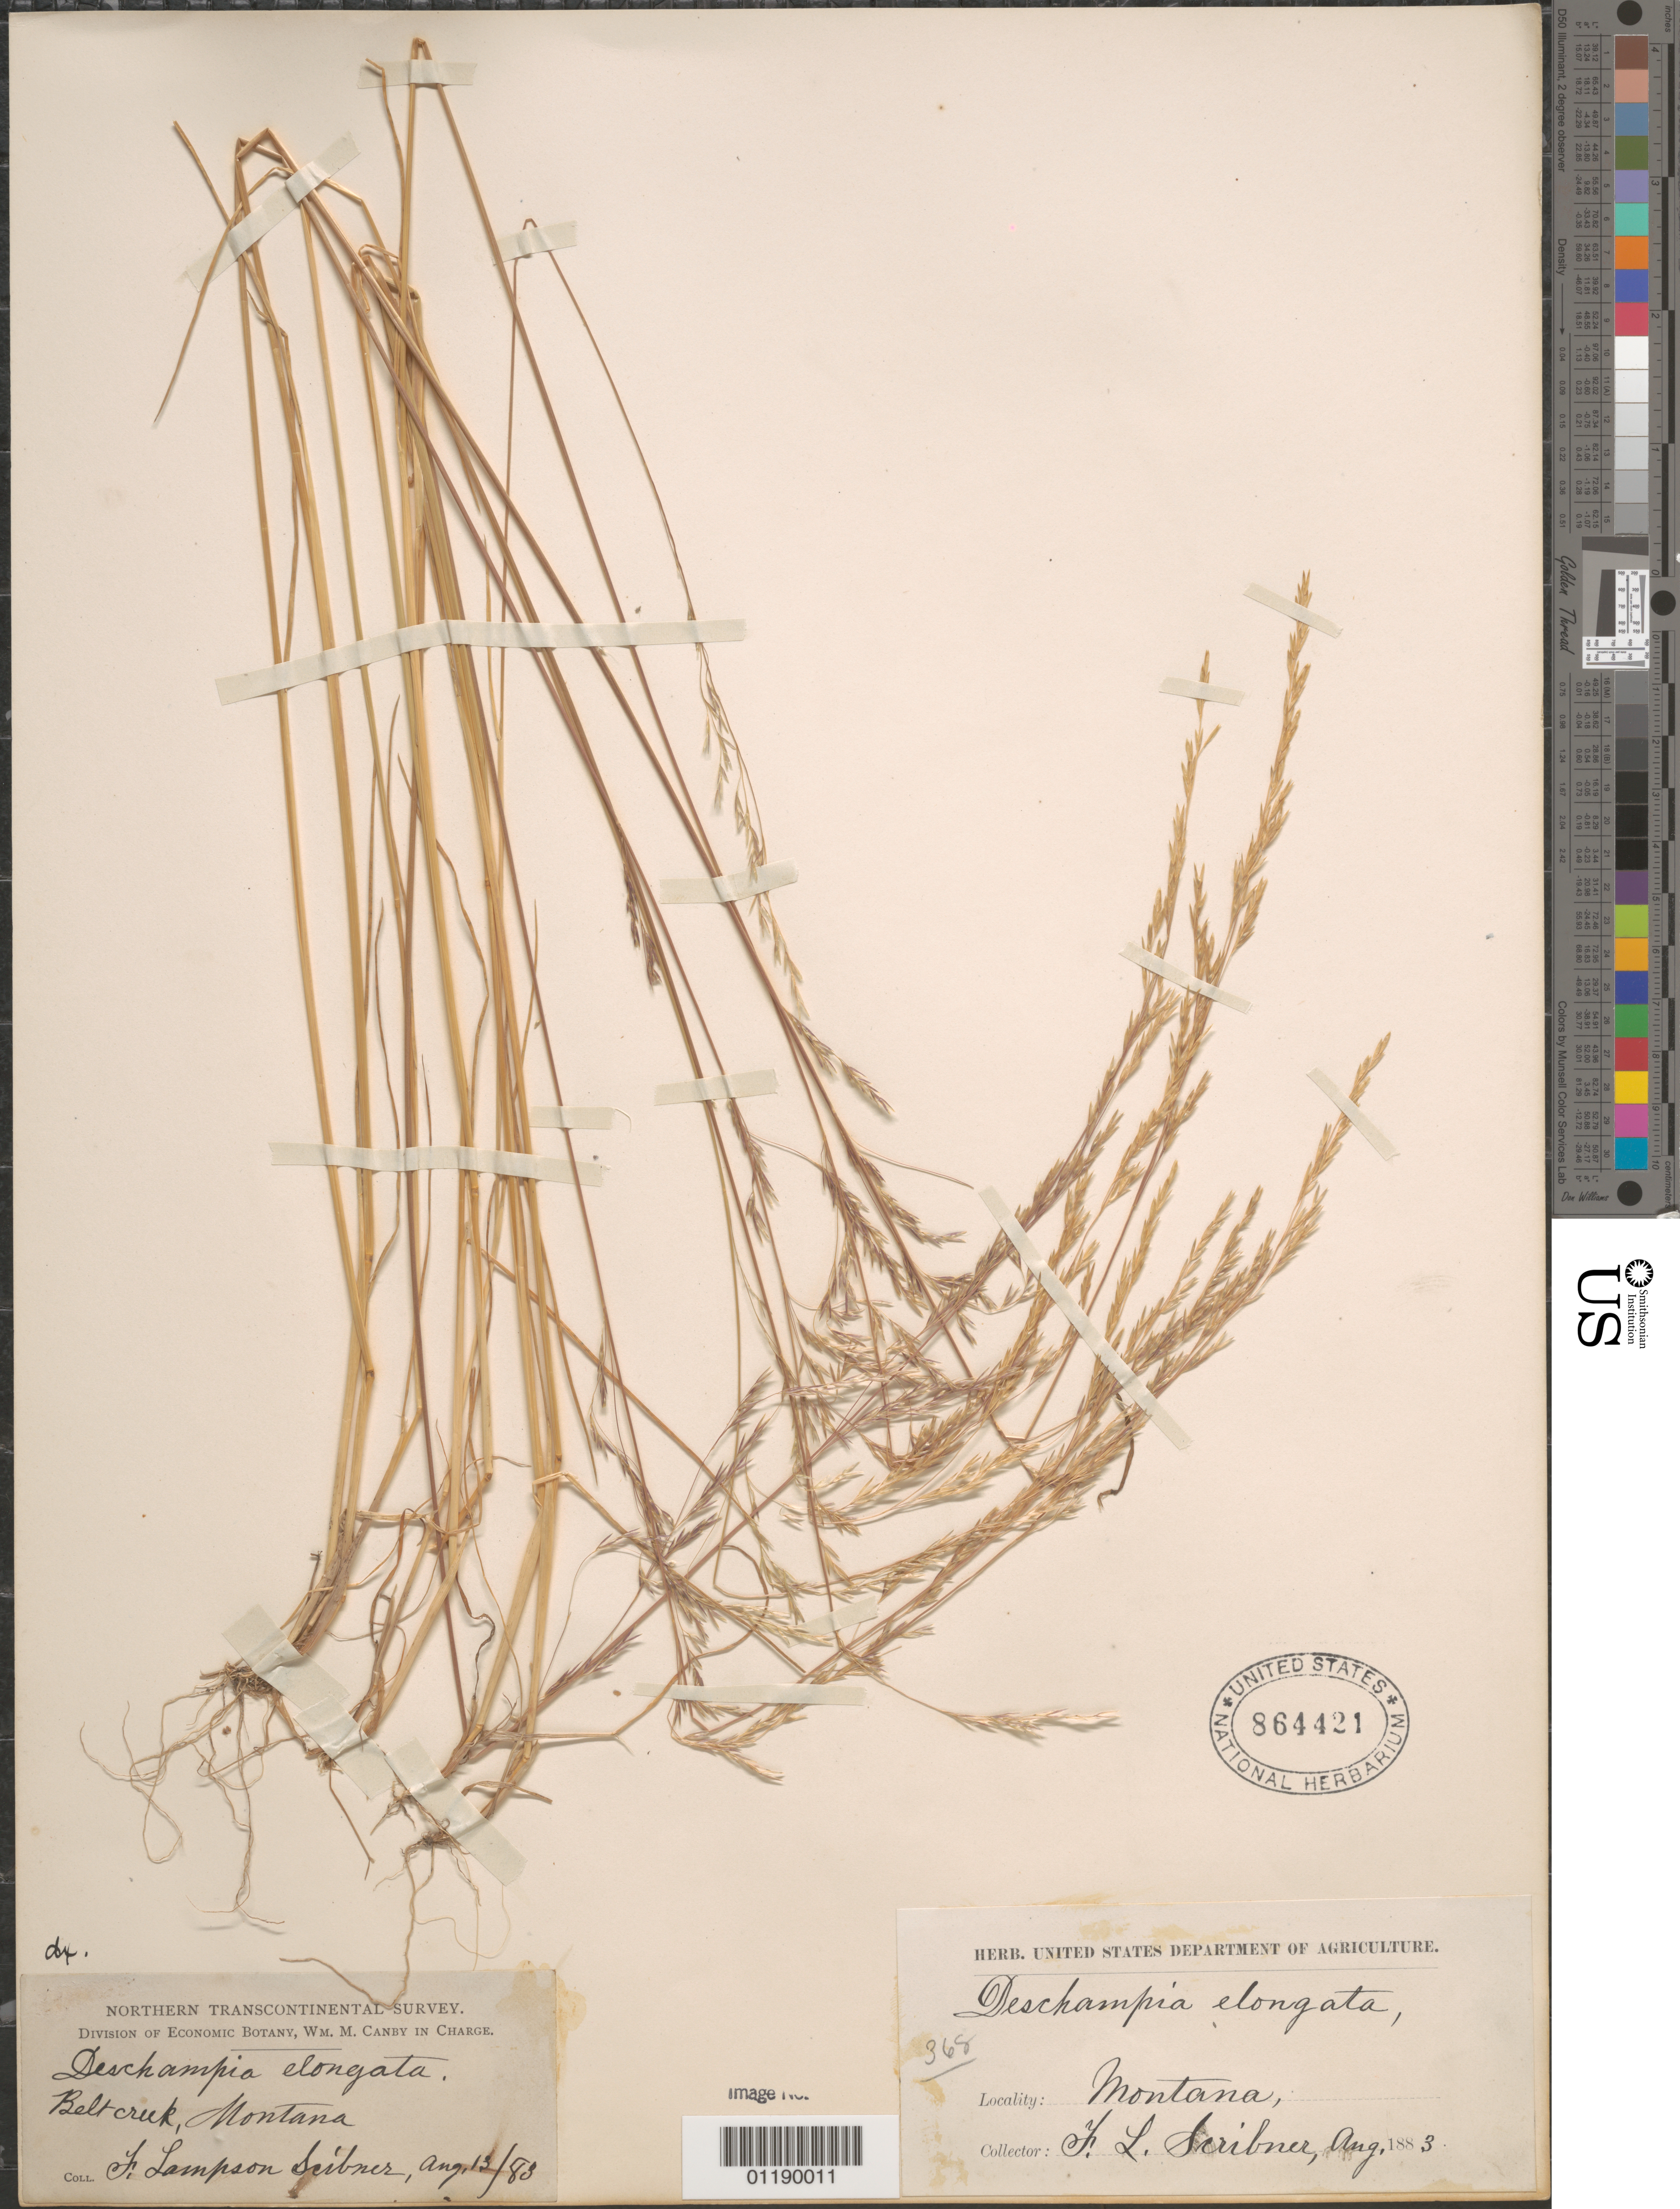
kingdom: Plantae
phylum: Tracheophyta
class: Liliopsida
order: Poales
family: Poaceae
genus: Deschampsia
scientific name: Deschampsia elongata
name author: (Hook.) Munro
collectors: F. L. Scribner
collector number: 368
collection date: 1883-08-13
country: United States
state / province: Montana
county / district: Cascade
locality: Belt Creek.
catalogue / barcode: US 864421